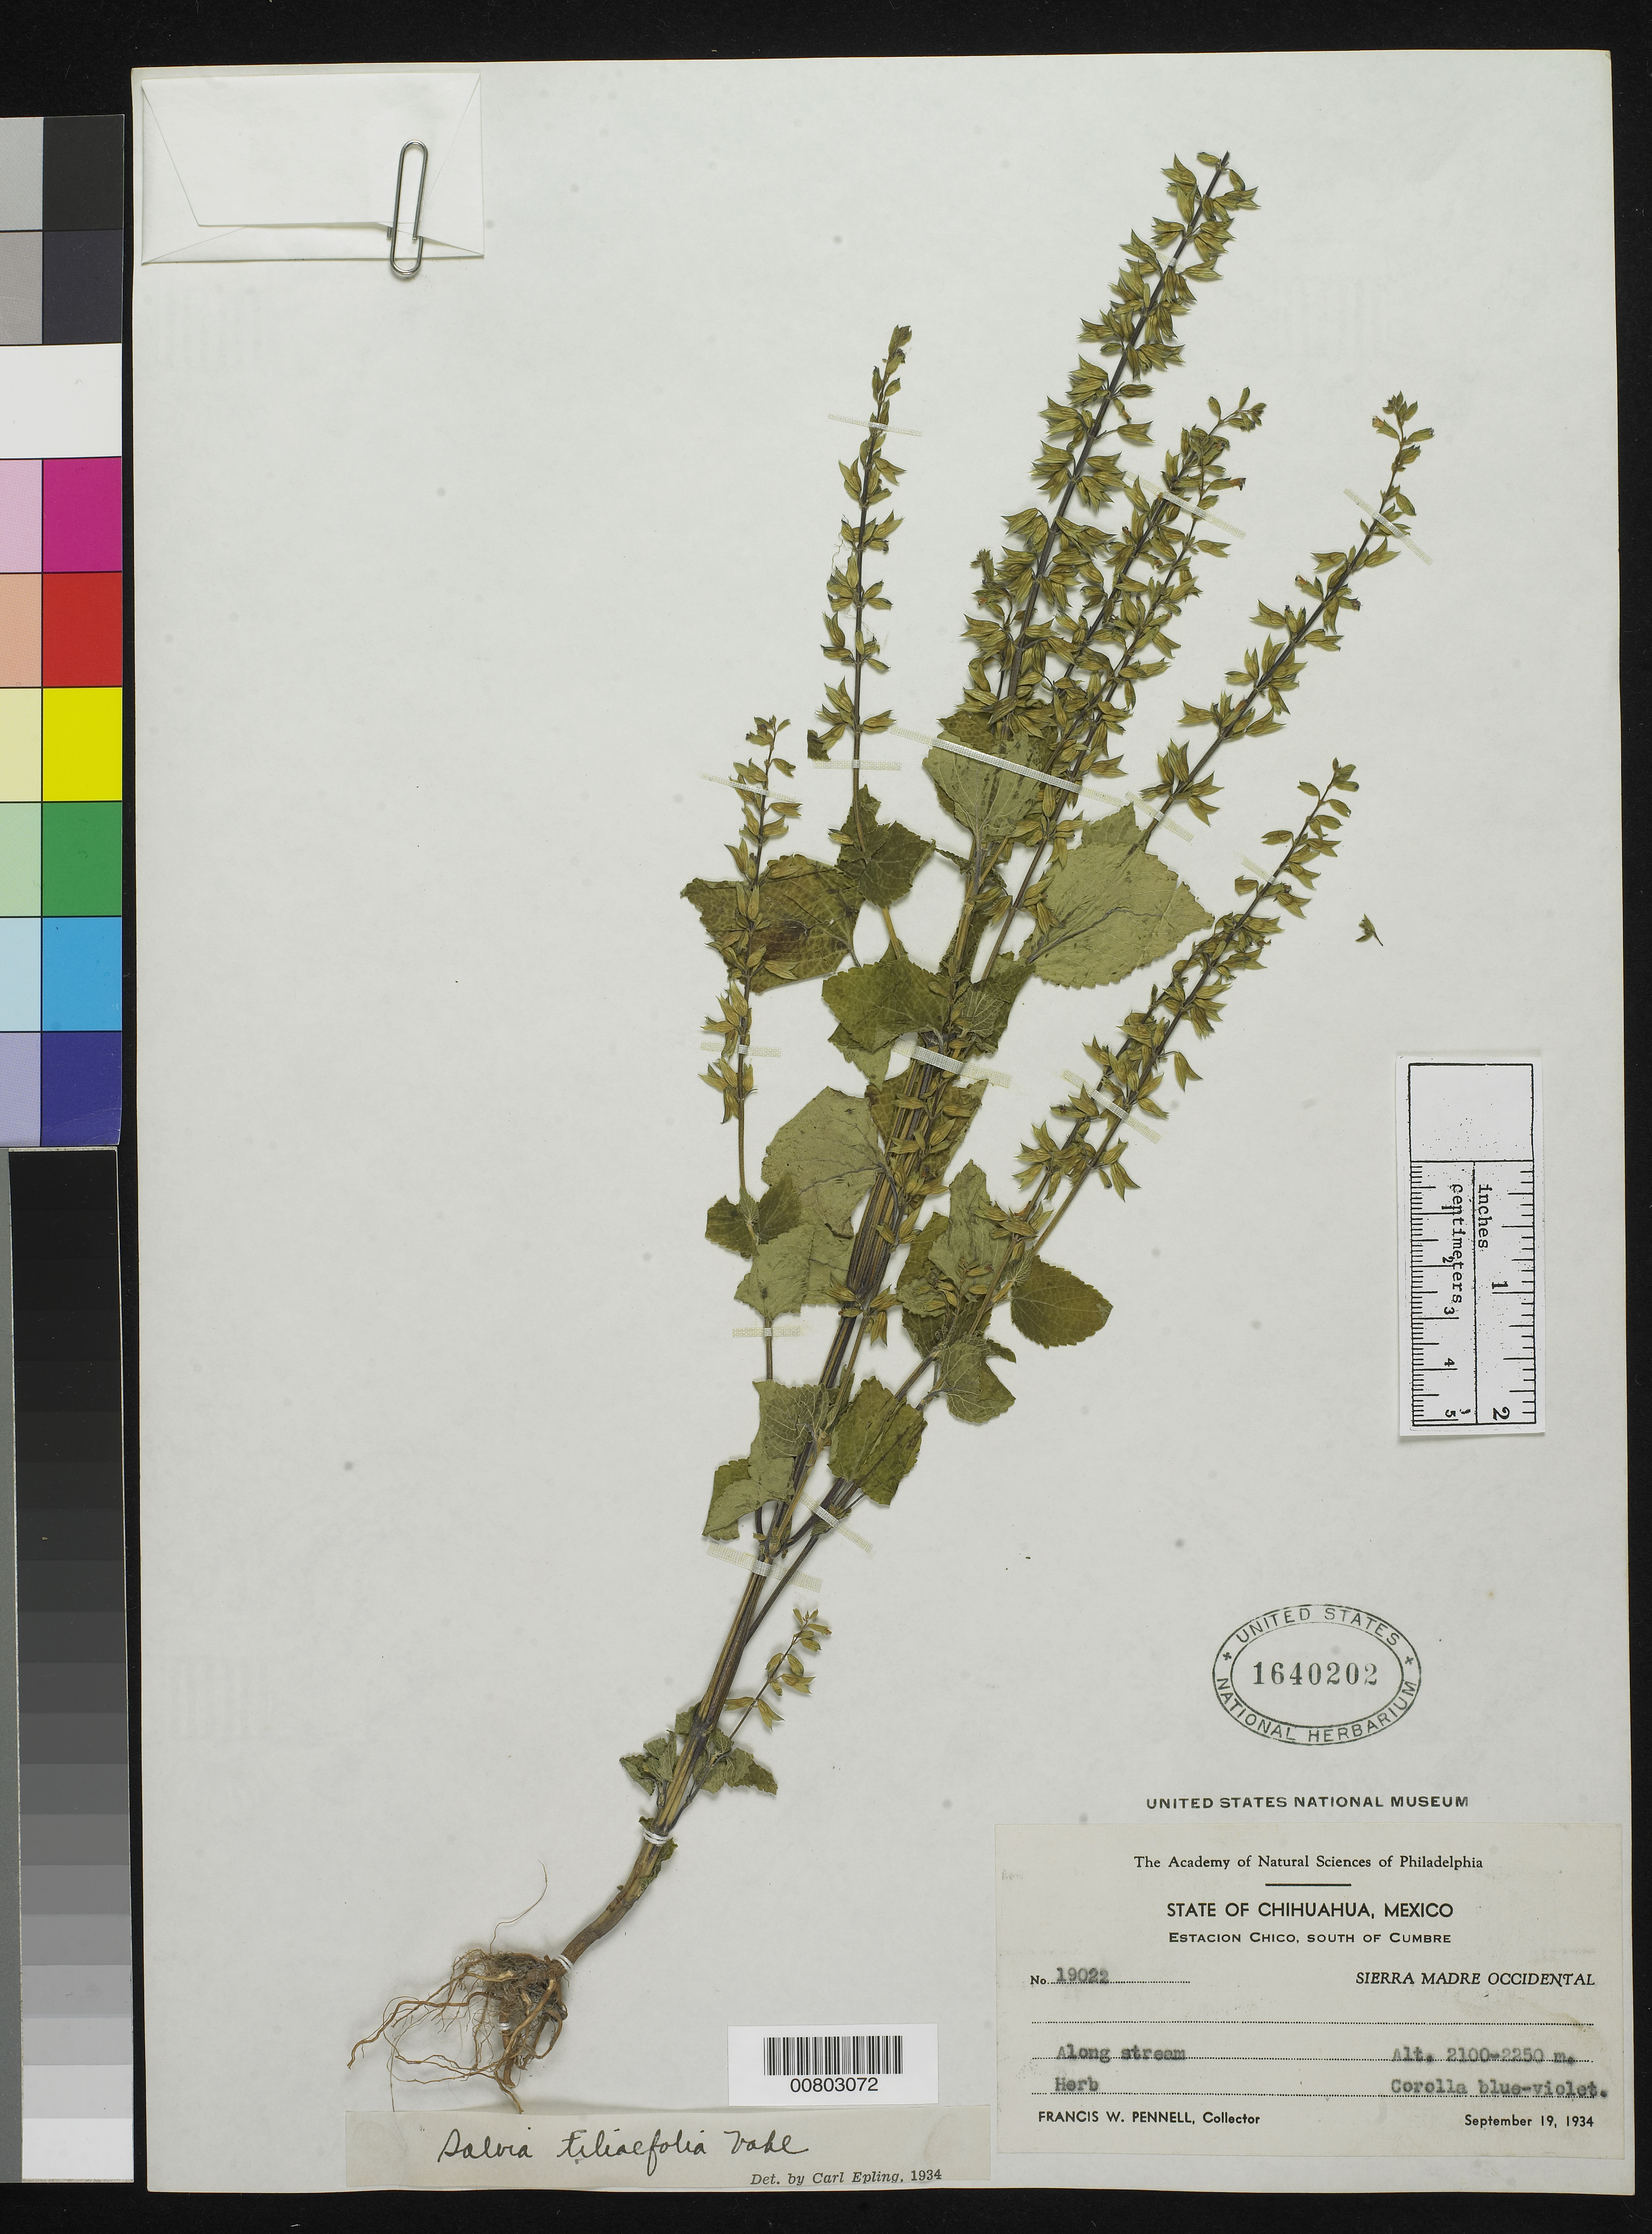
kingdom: Plantae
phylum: Tracheophyta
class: Magnoliopsida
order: Lamiales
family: Lamiaceae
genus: Salvia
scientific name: Salvia tiliaefolia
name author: Vahl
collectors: F. W. Pennell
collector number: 19022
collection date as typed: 19 Sep 1934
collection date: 1934-09-19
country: Mexico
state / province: Chihuahua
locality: Estacion Chico, south of Cumbre, Chihuahua.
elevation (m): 2250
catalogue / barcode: US 1640202